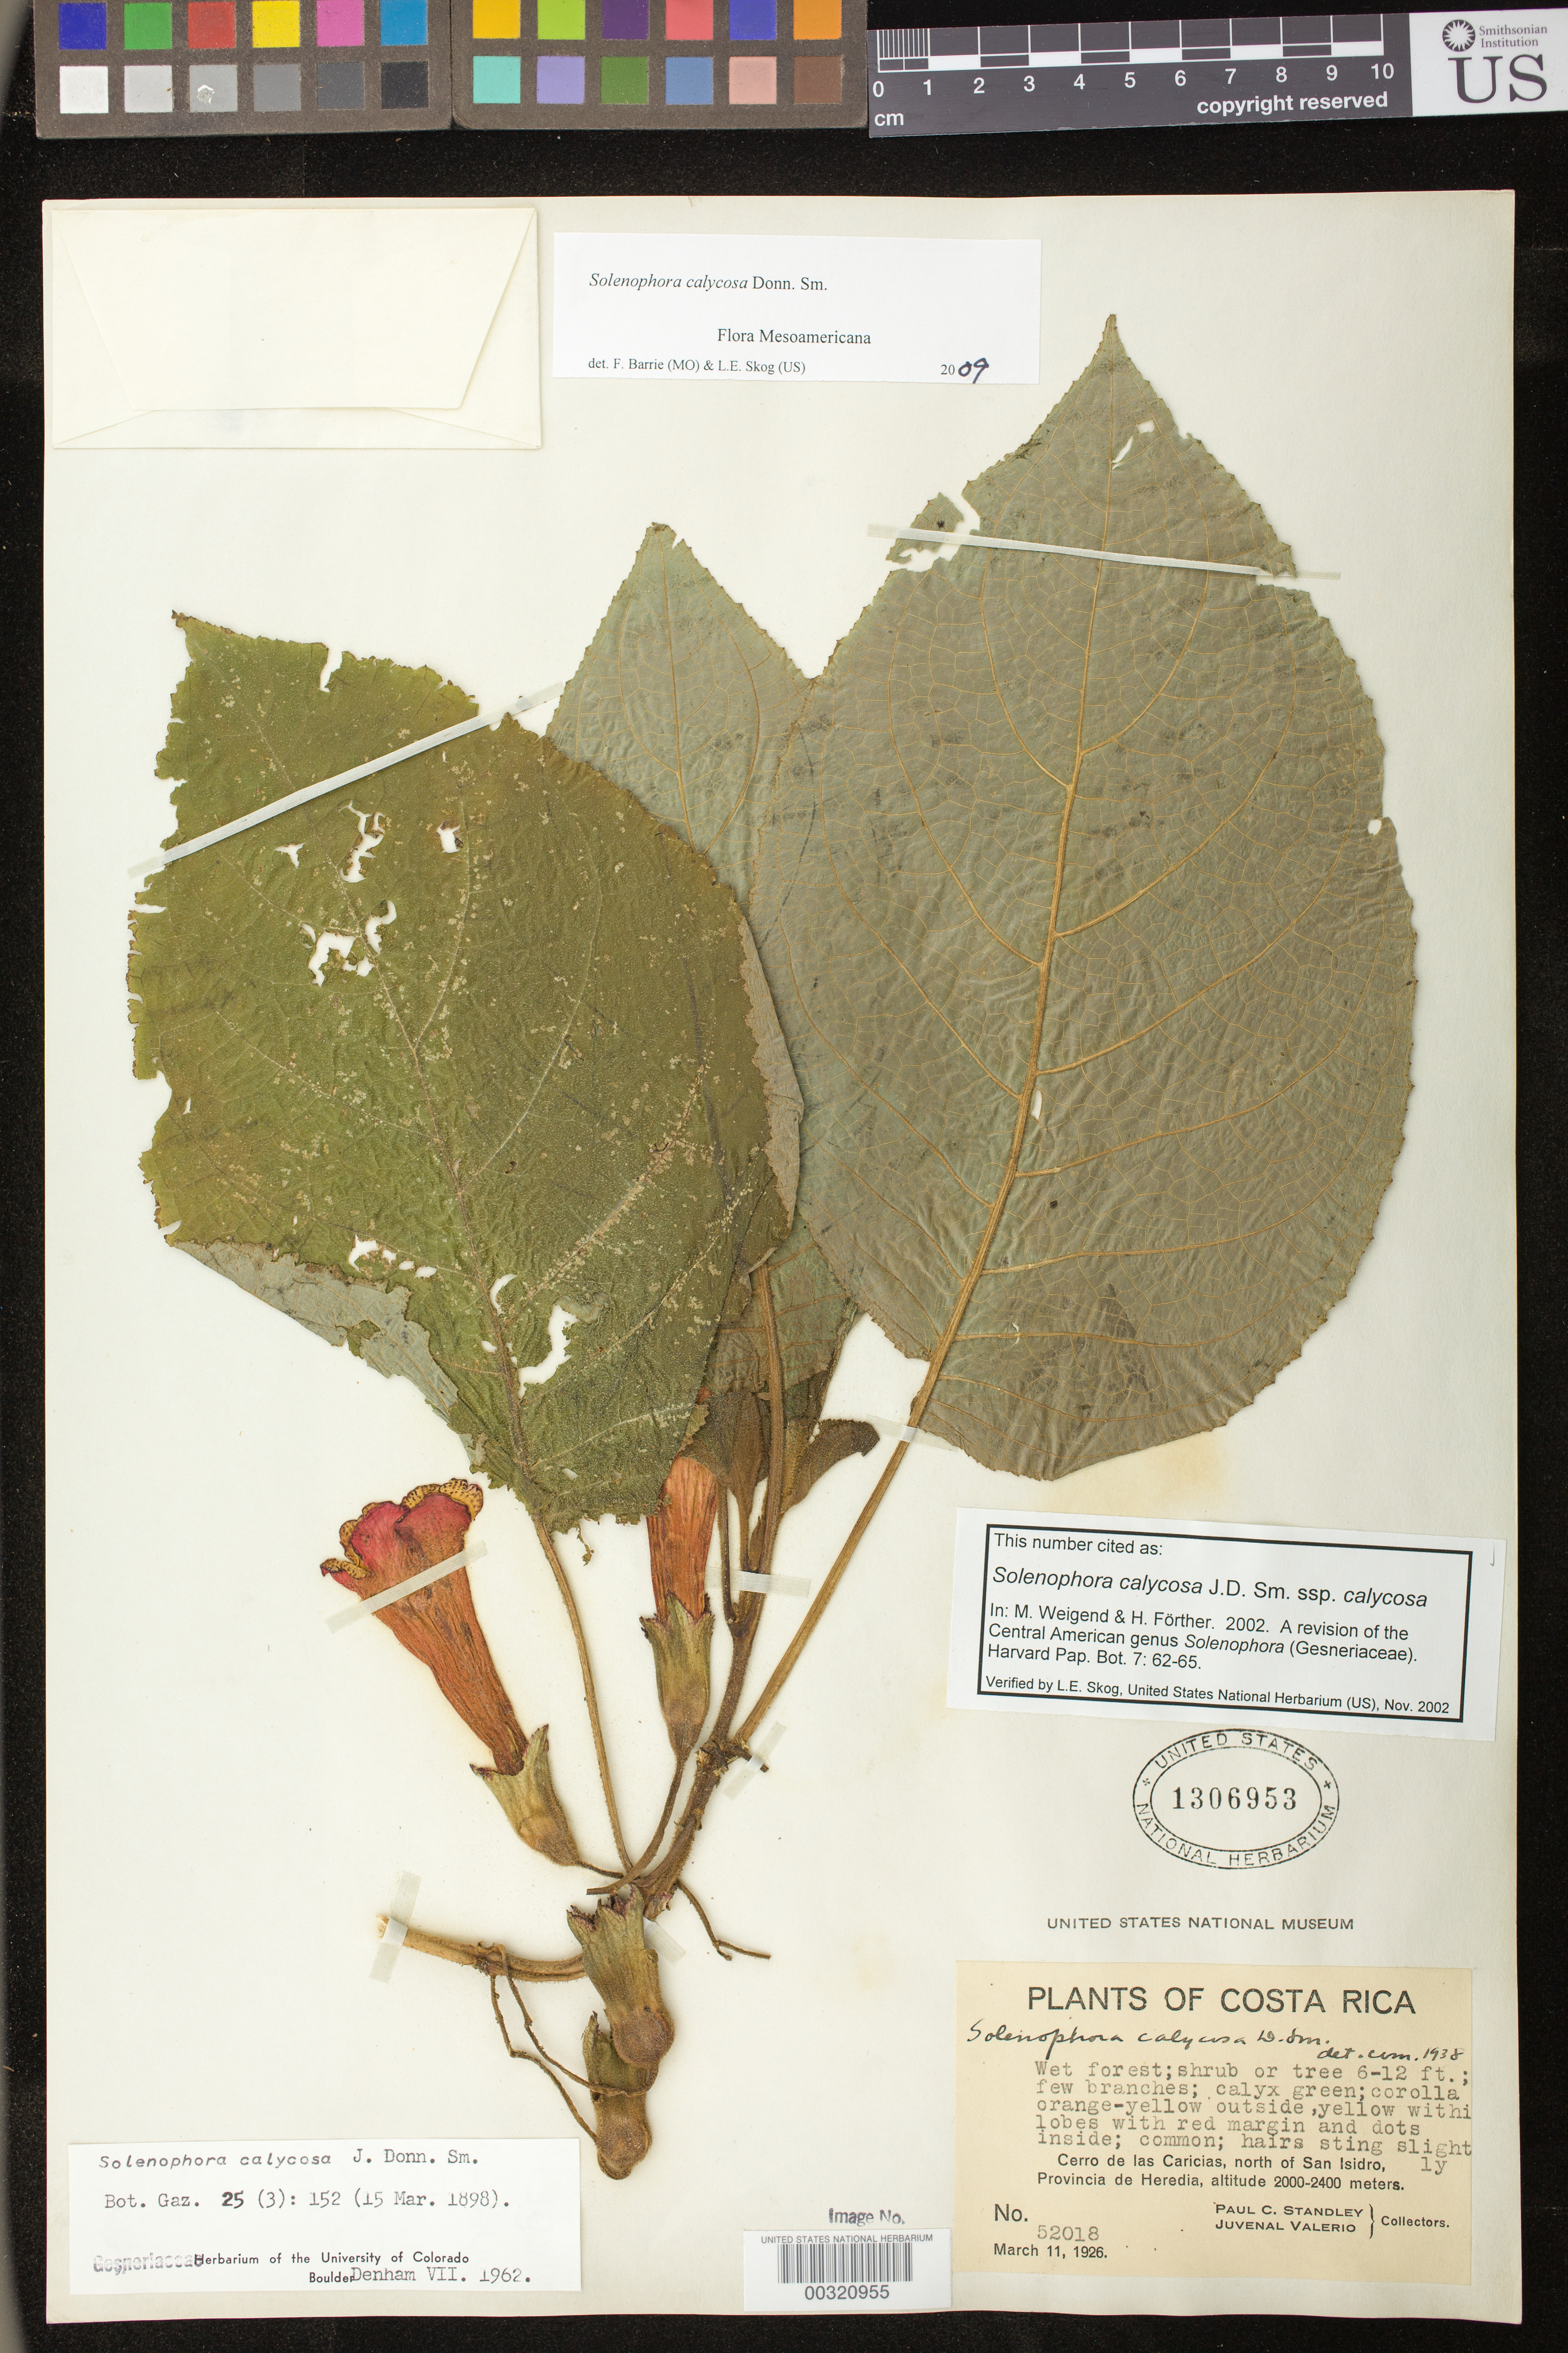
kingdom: Plantae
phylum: Tracheophyta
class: Magnoliopsida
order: Lamiales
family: Gesneriaceae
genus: Solenophora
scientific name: Solenophora calycosa Donn. Sm. subsp. calycosa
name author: (Donn. Sm.) Donn. Sm.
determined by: Weigend; Förther, Harald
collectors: P. C. Standley & J. Valerio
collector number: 52018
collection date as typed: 11 Mar 1926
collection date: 1926-03-11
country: Costa Rica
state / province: Heredia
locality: Cerro de las Caricias, north of San Isidro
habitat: Wet forest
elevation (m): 2000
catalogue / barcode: US 1306953